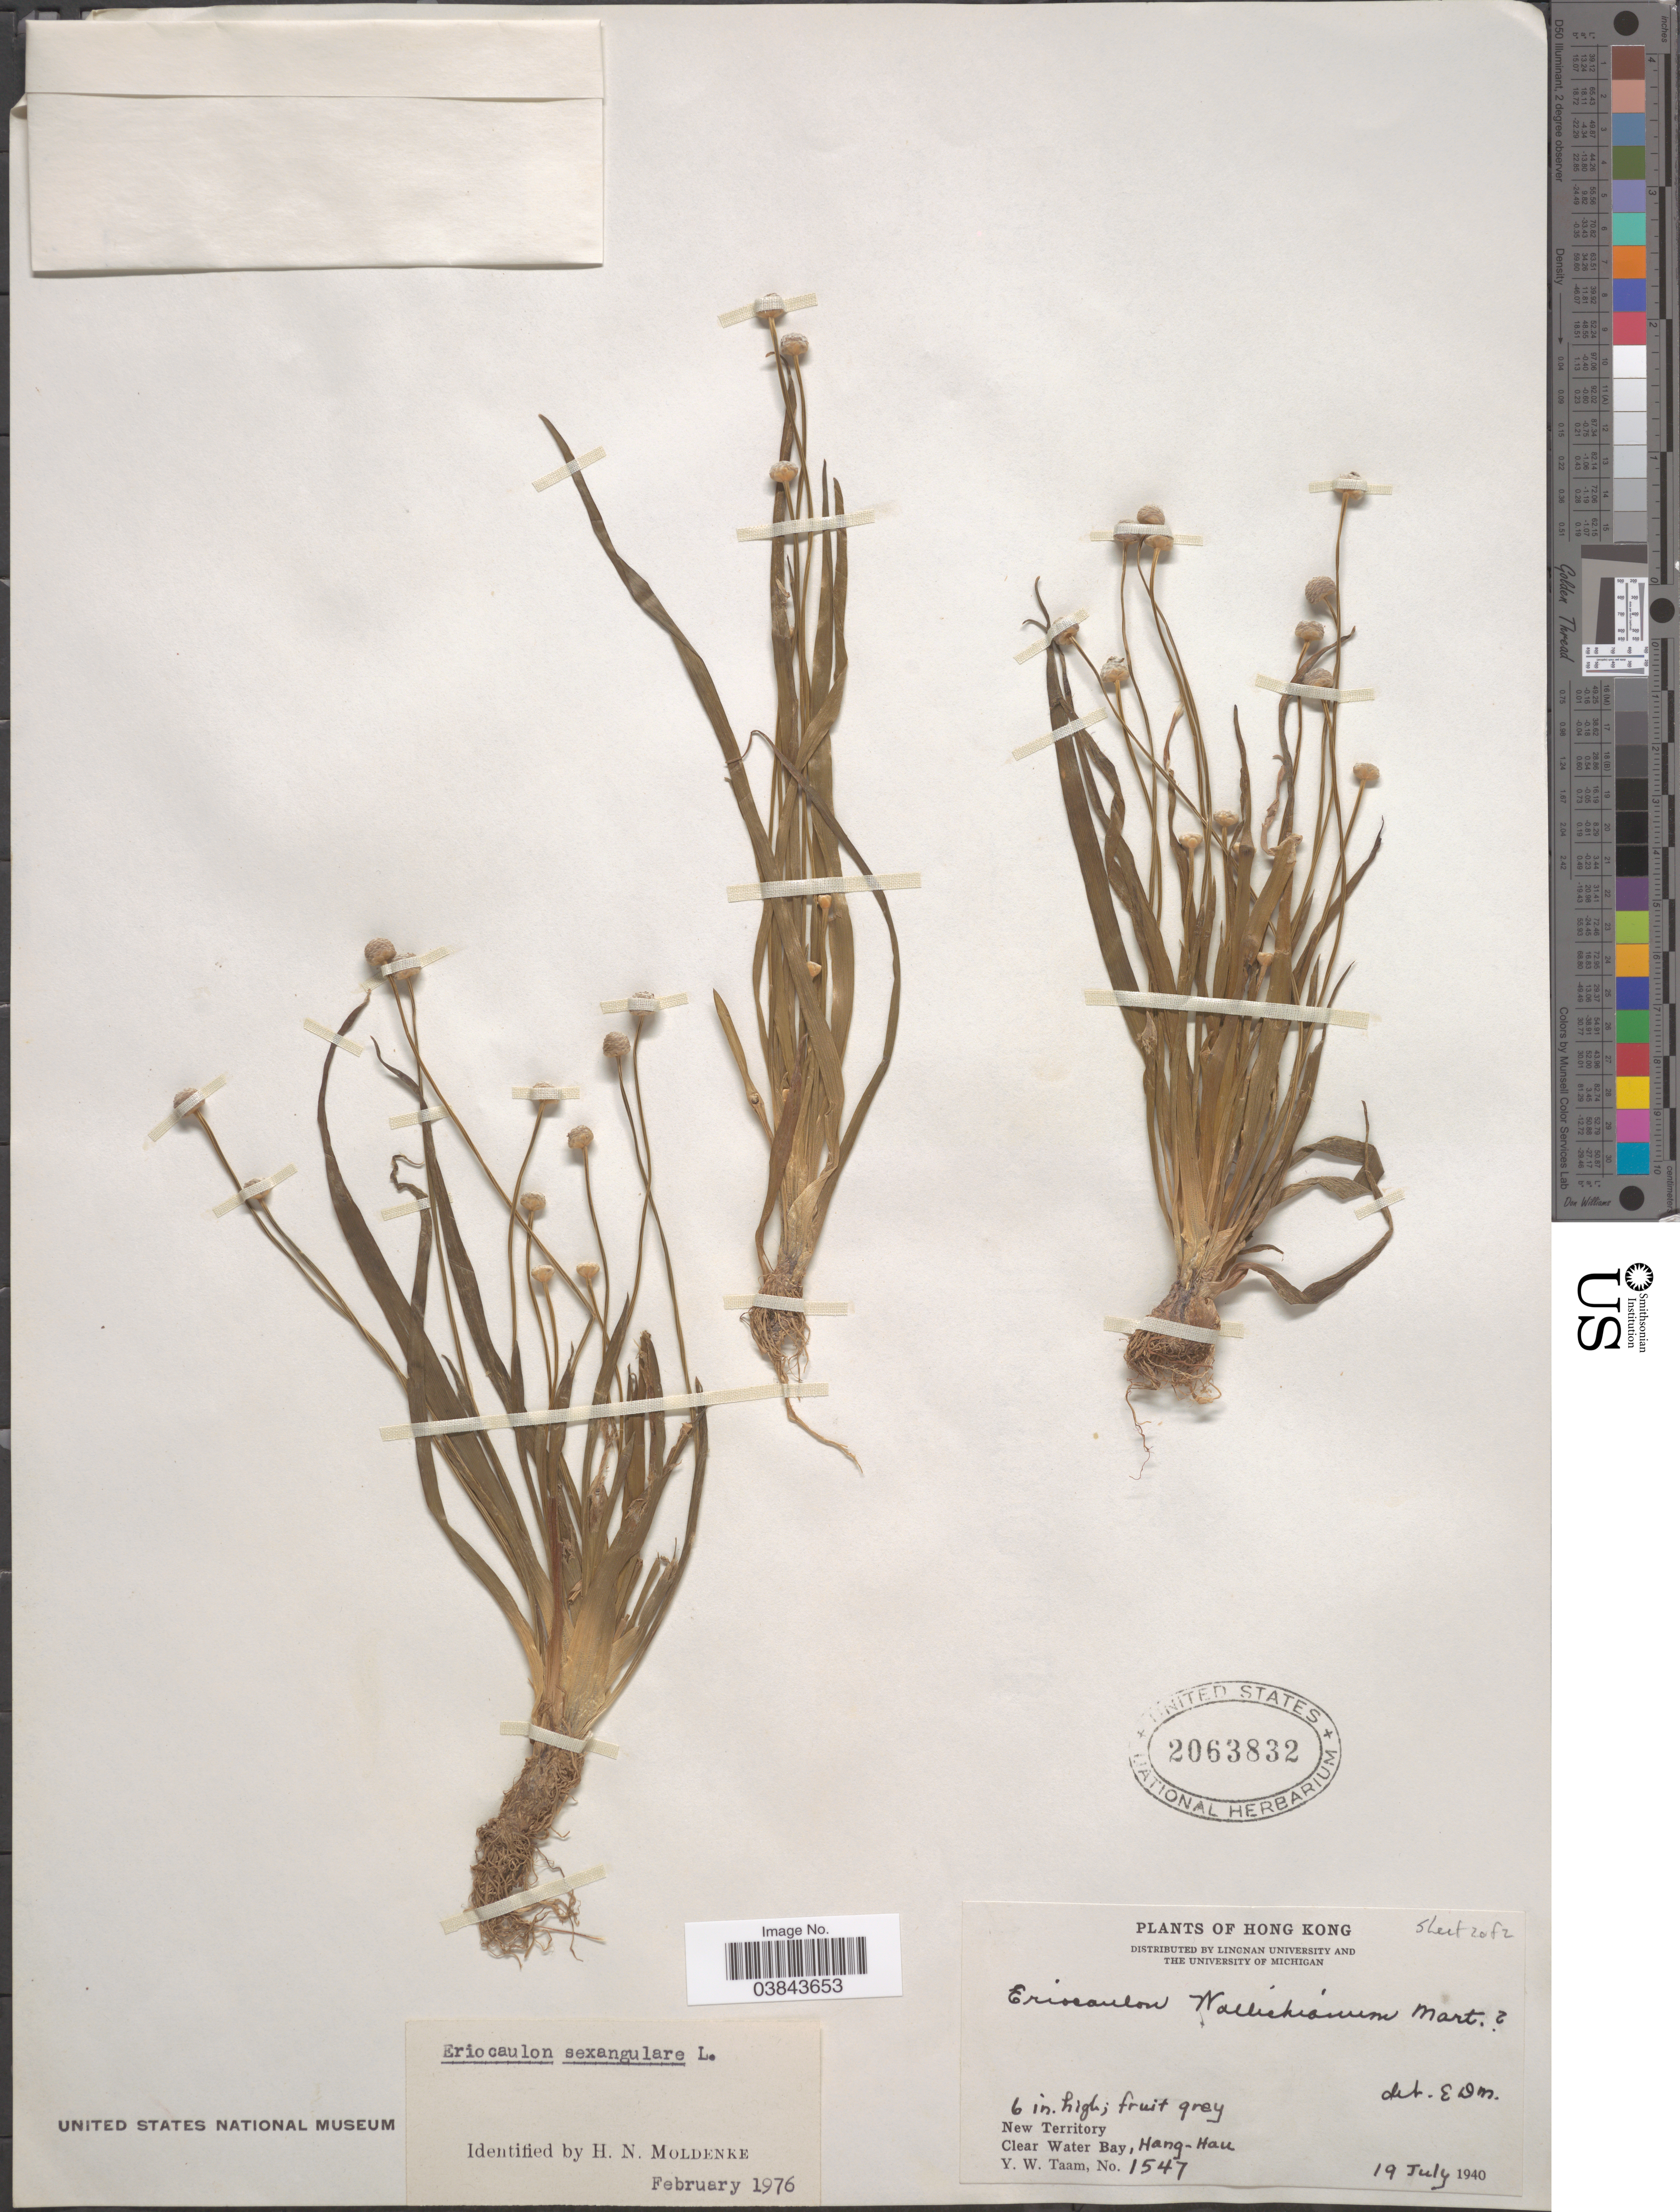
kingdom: Plantae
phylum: Tracheophyta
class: Liliopsida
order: Poales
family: Eriocaulaceae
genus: Eriocaulon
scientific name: Eriocaulon sexangulare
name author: L.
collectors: Y. W. Taam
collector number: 1547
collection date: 1940-07-19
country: China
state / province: Hong Kong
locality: New Territory. Clear Water Bay, Hang-Hau.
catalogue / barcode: US 2063832